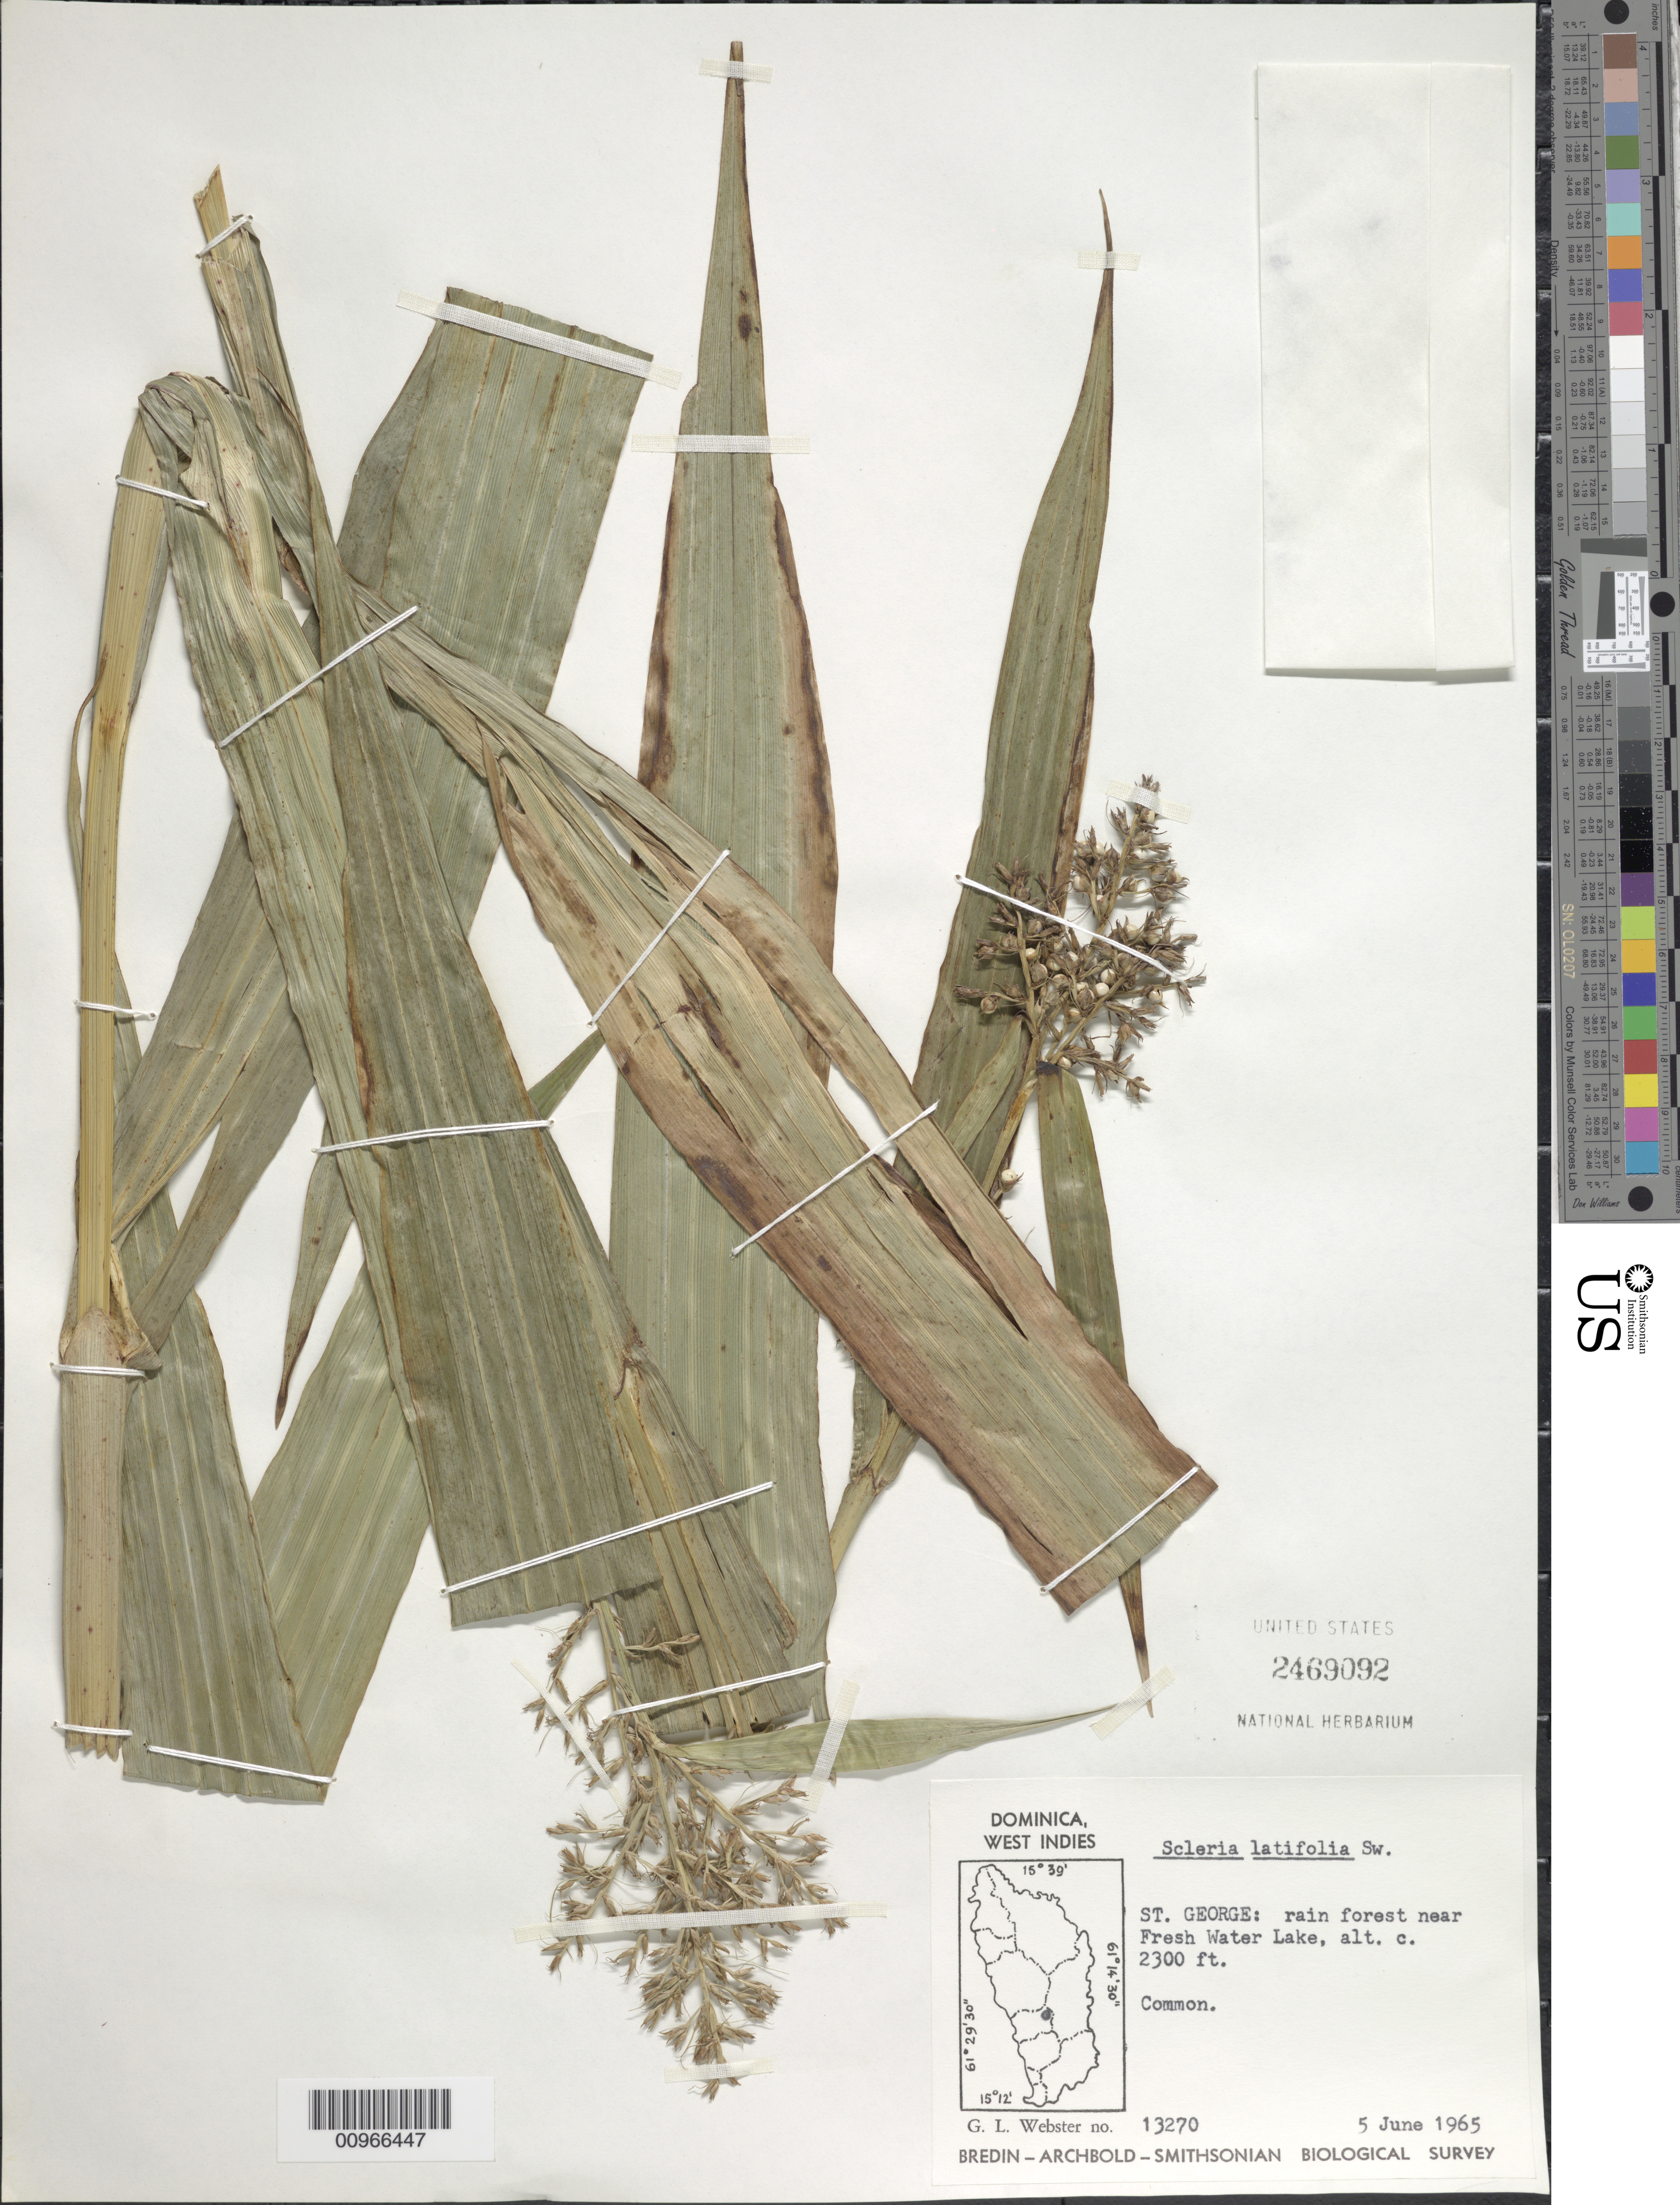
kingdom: Plantae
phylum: Tracheophyta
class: Liliopsida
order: Poales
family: Cyperaceae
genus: Scleria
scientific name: Scleria latifolia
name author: Sw.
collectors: G. L. Webster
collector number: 13270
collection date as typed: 05 Jun 1965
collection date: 1965-06-05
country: Dominica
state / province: St. George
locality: Near Fresh Water Lake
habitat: Rain forest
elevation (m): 701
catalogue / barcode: US 2469092